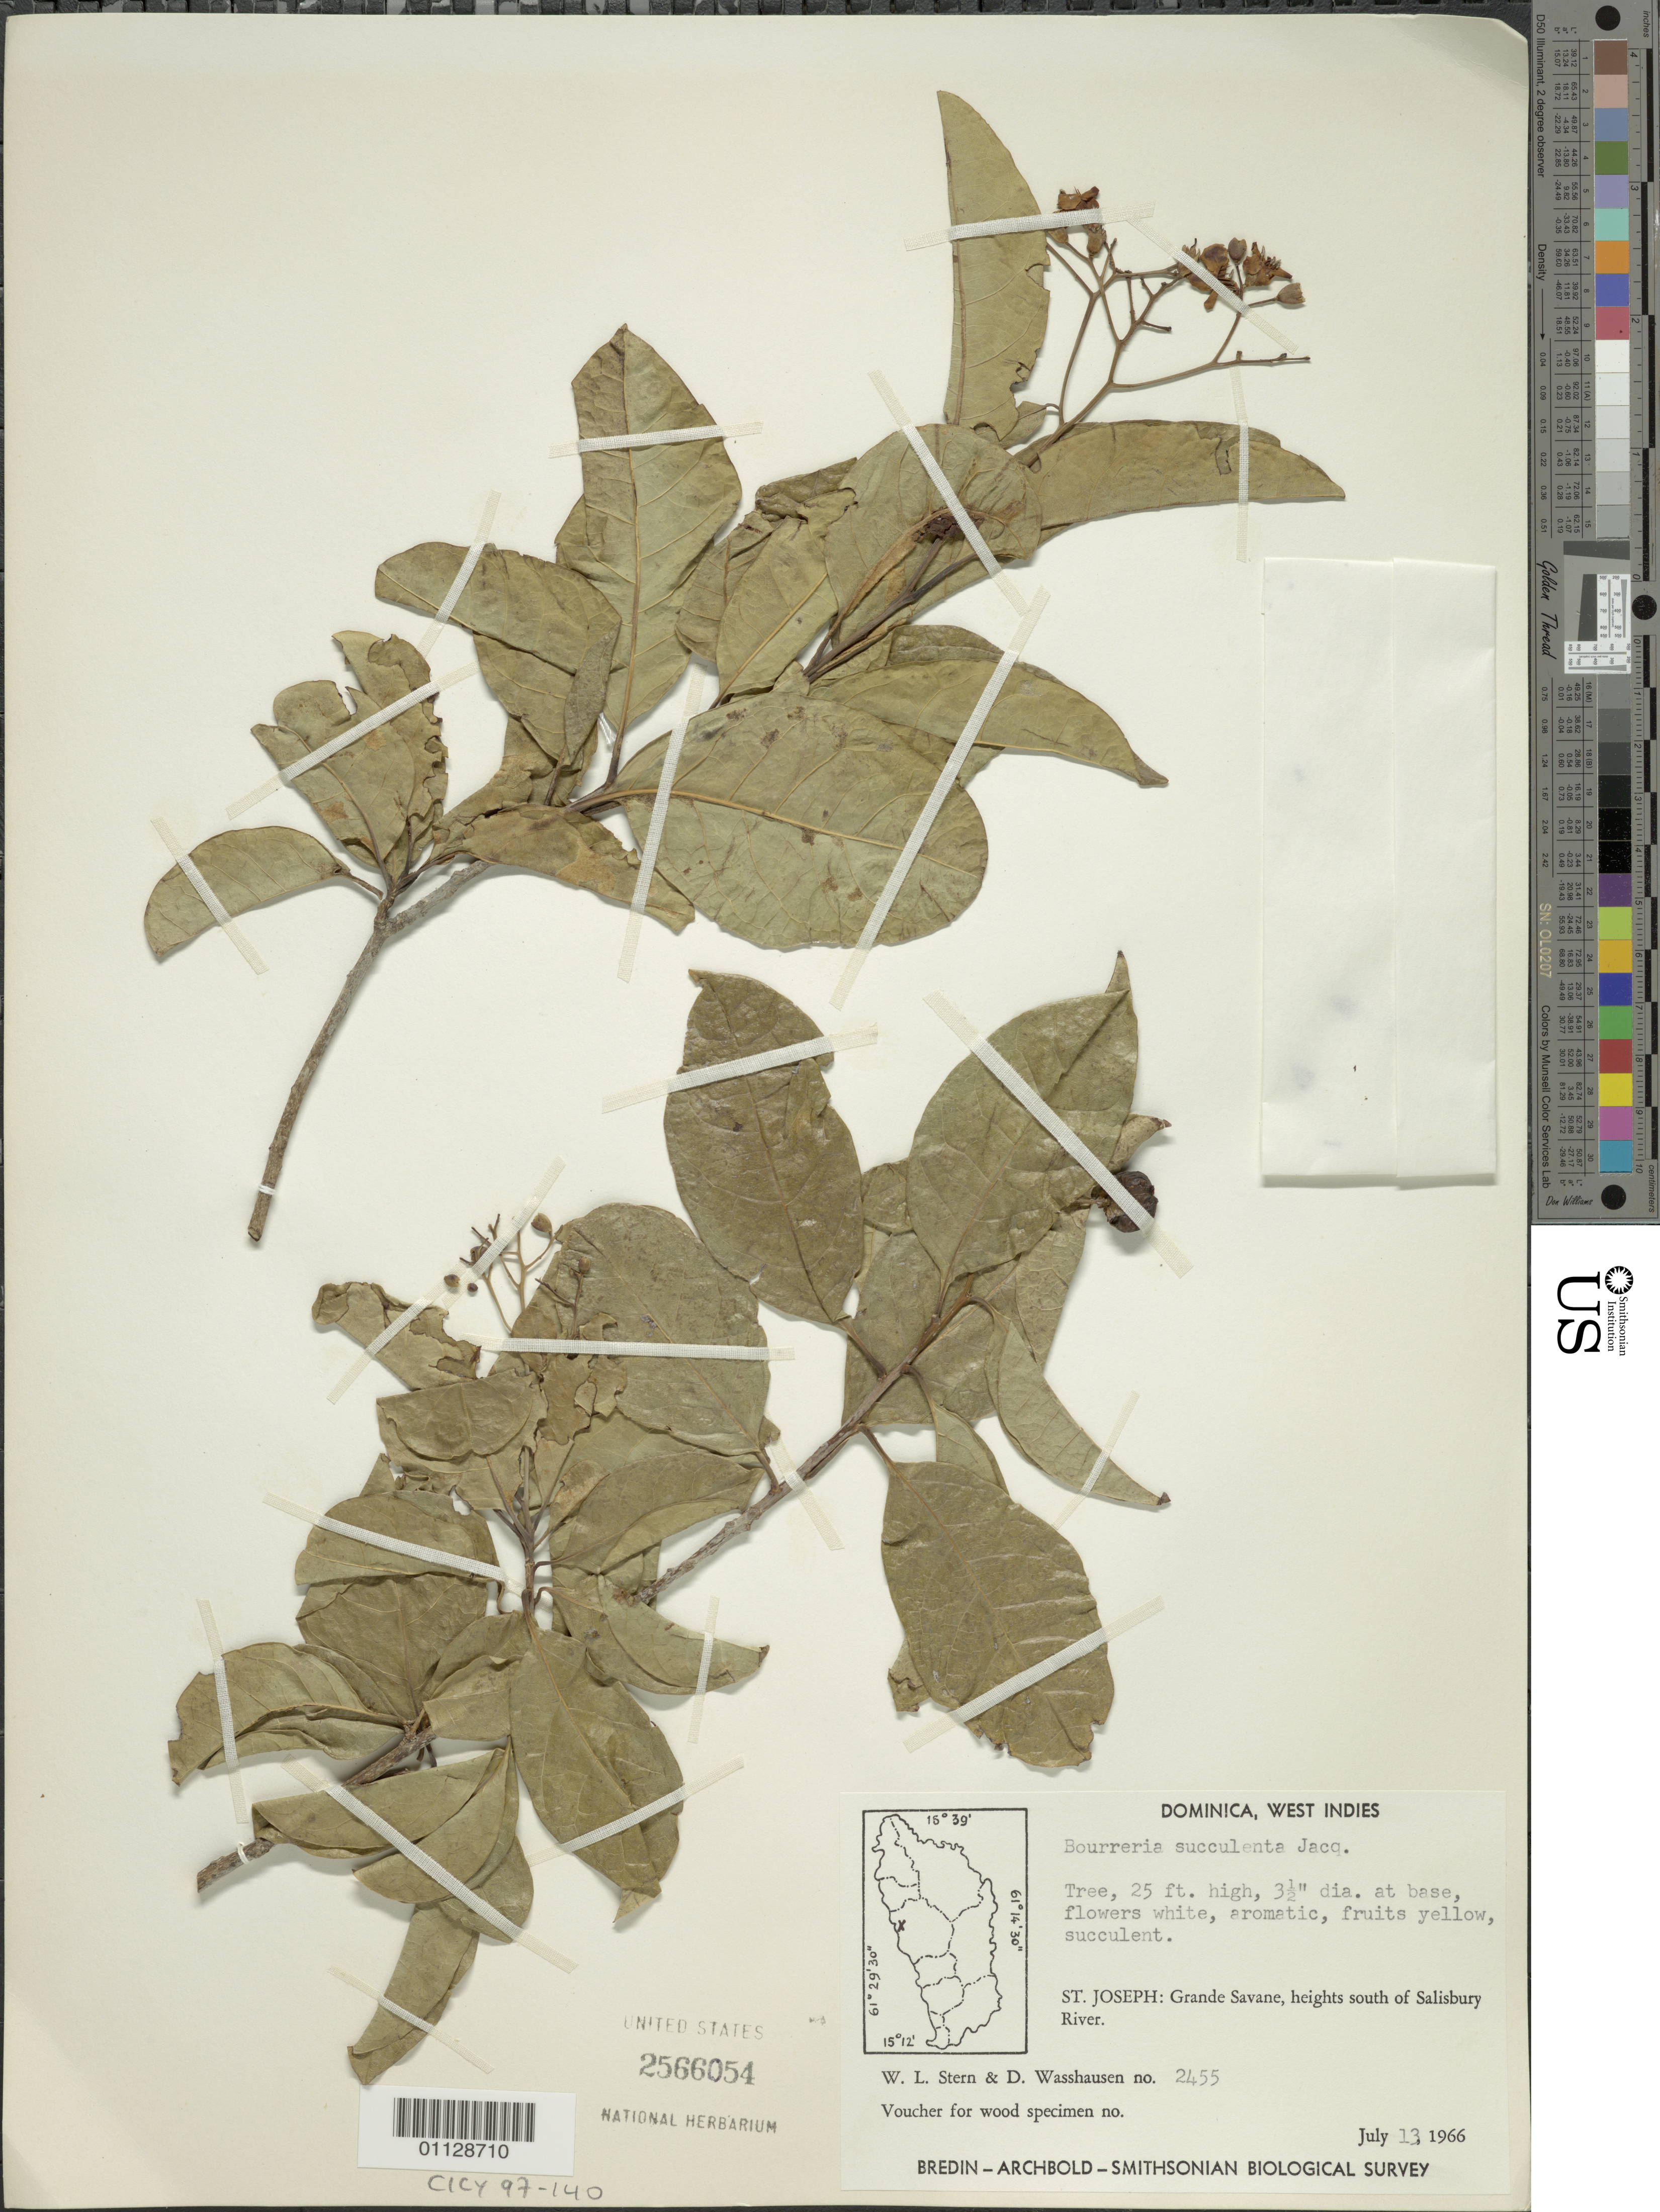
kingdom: Plantae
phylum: Tracheophyta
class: Magnoliopsida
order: Boraginales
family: Ehretiaceae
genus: Bourreria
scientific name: Bourreria succulenta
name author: Jacq.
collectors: W. L. Stern & D. C. Wasshausen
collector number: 2455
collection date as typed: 13 Jul 1966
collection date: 1966-07-13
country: Dominica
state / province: St. Joseph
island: Dominica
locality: Grande Savanne, heights S of Salisbury River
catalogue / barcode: US 2566054